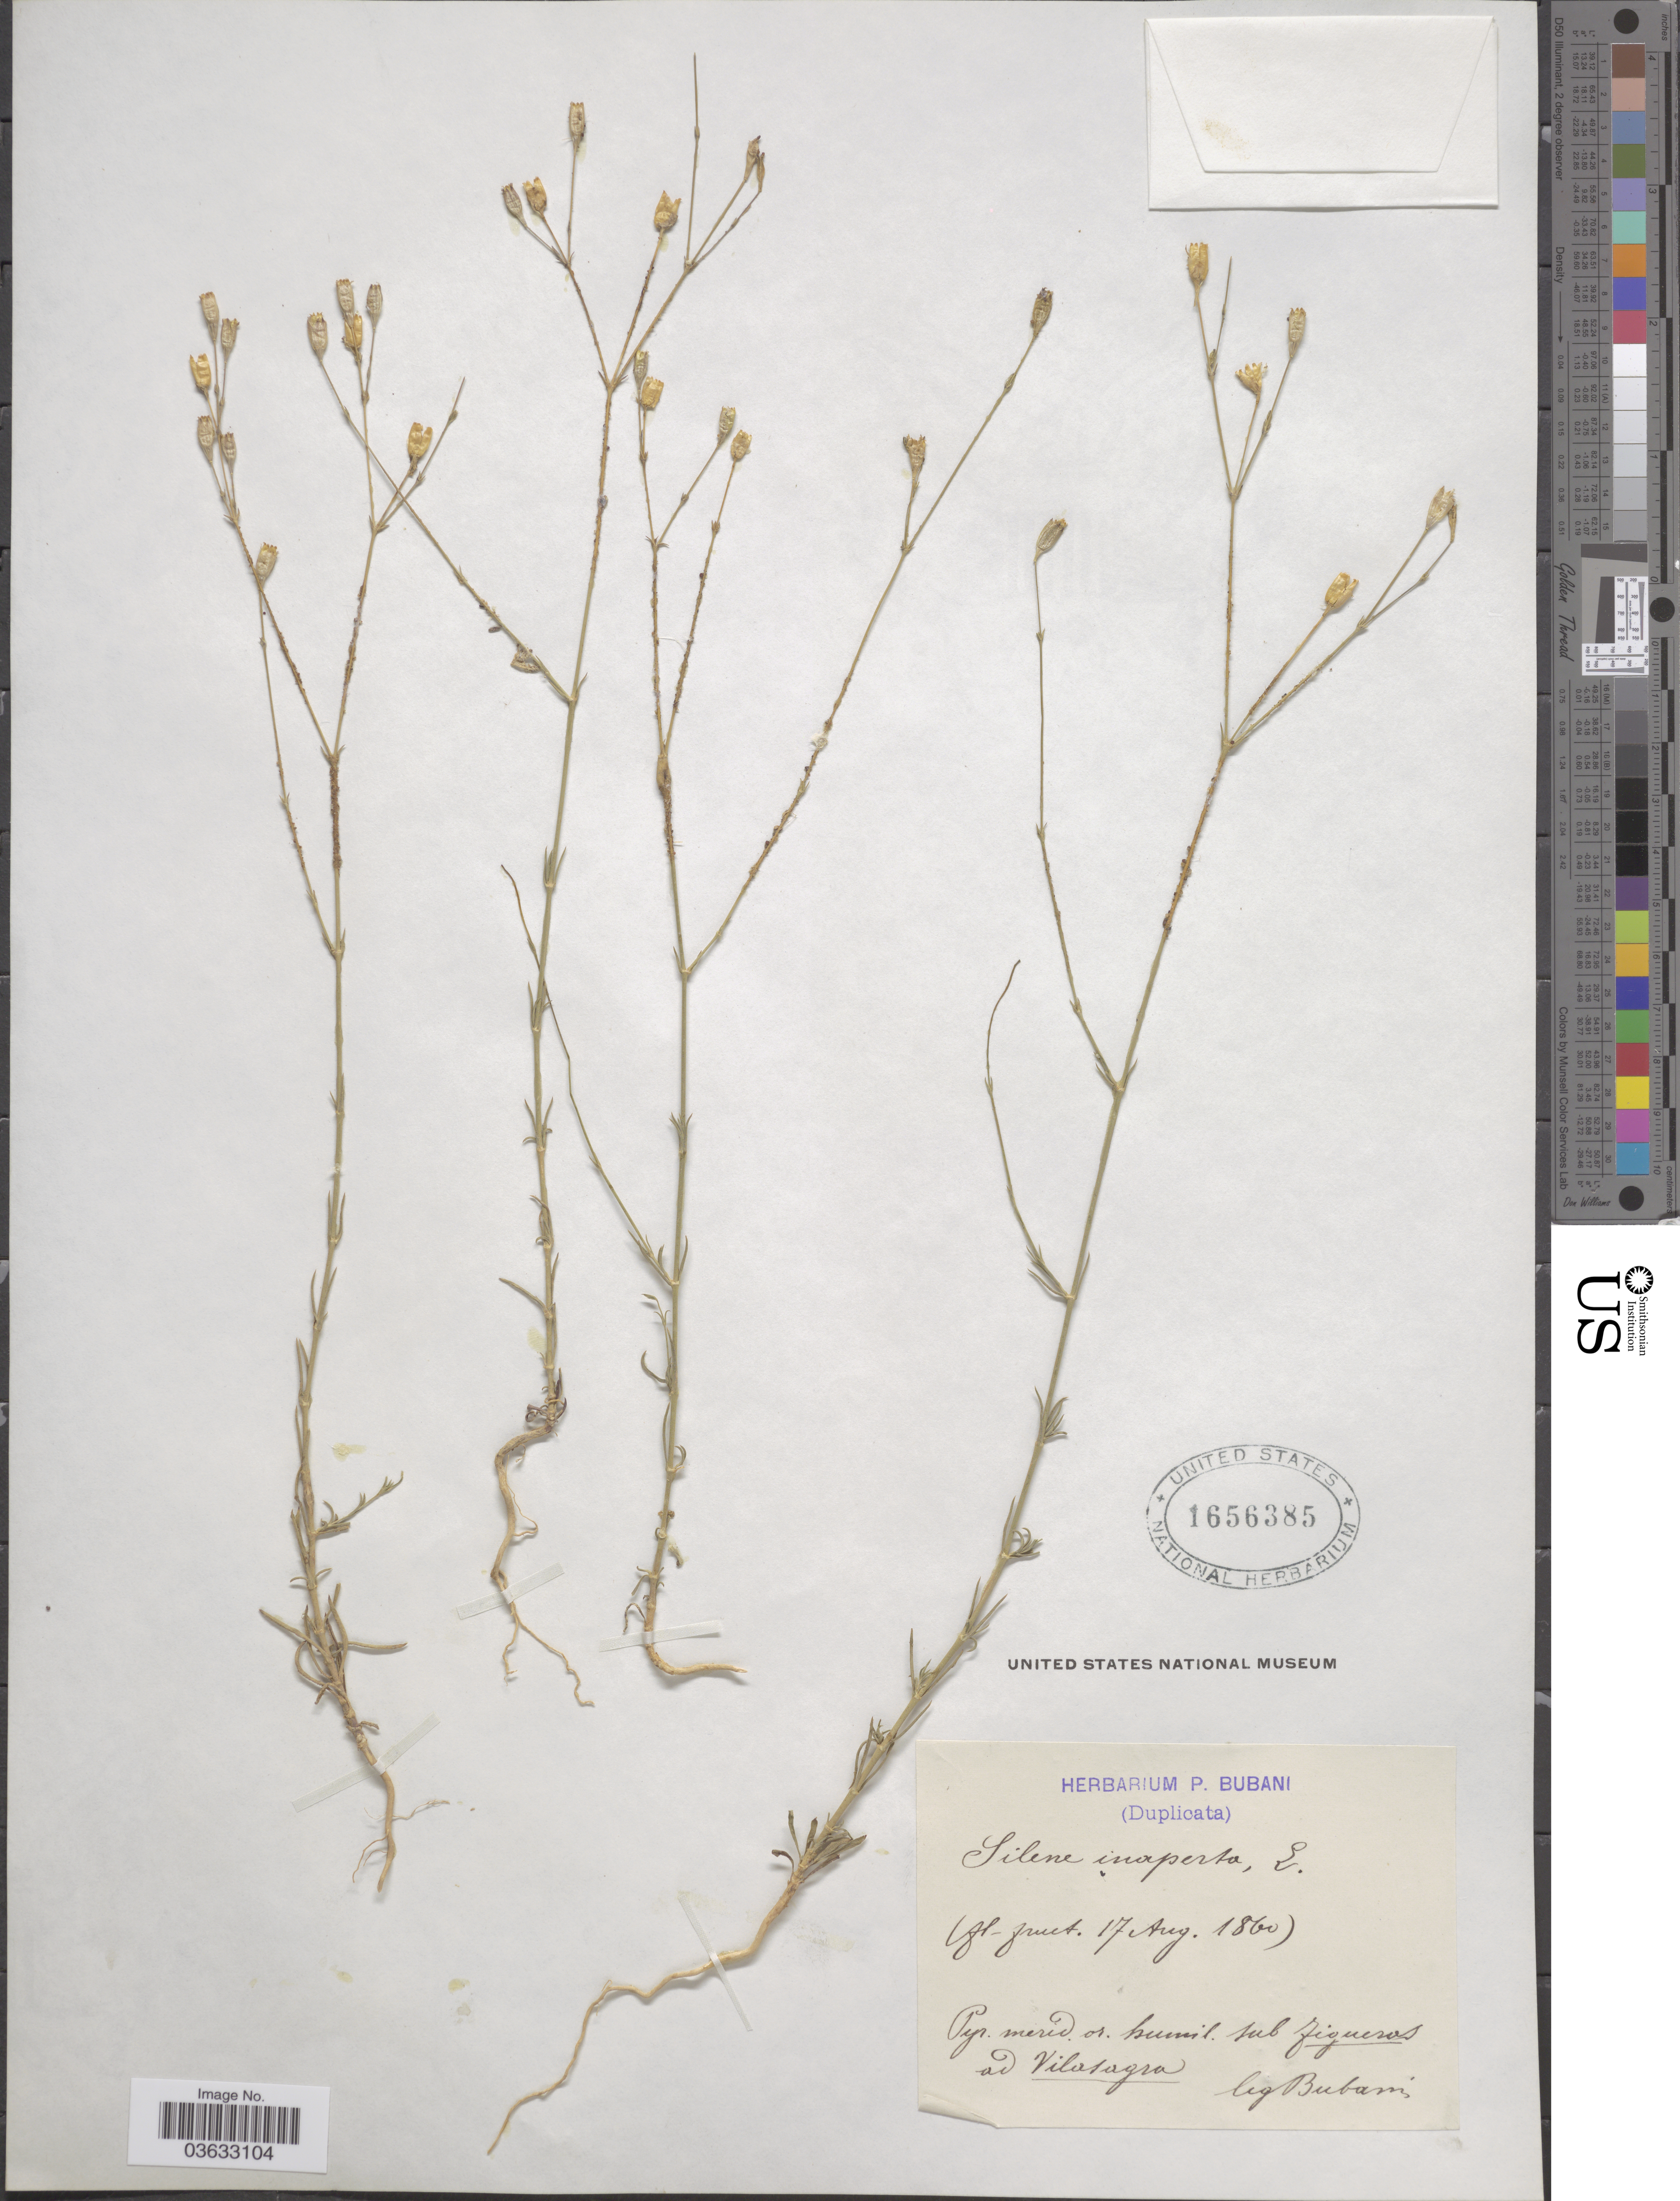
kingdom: Plantae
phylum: Tracheophyta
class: Magnoliopsida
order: Caryophyllales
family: Caryophyllaceae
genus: Silene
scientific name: Silene inaperta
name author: L.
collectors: P. Bubani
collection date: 1860-08-17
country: Spain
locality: Pyr. merid. or. humid. sub Figueros ad Vilasagra.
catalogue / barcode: US 1656385